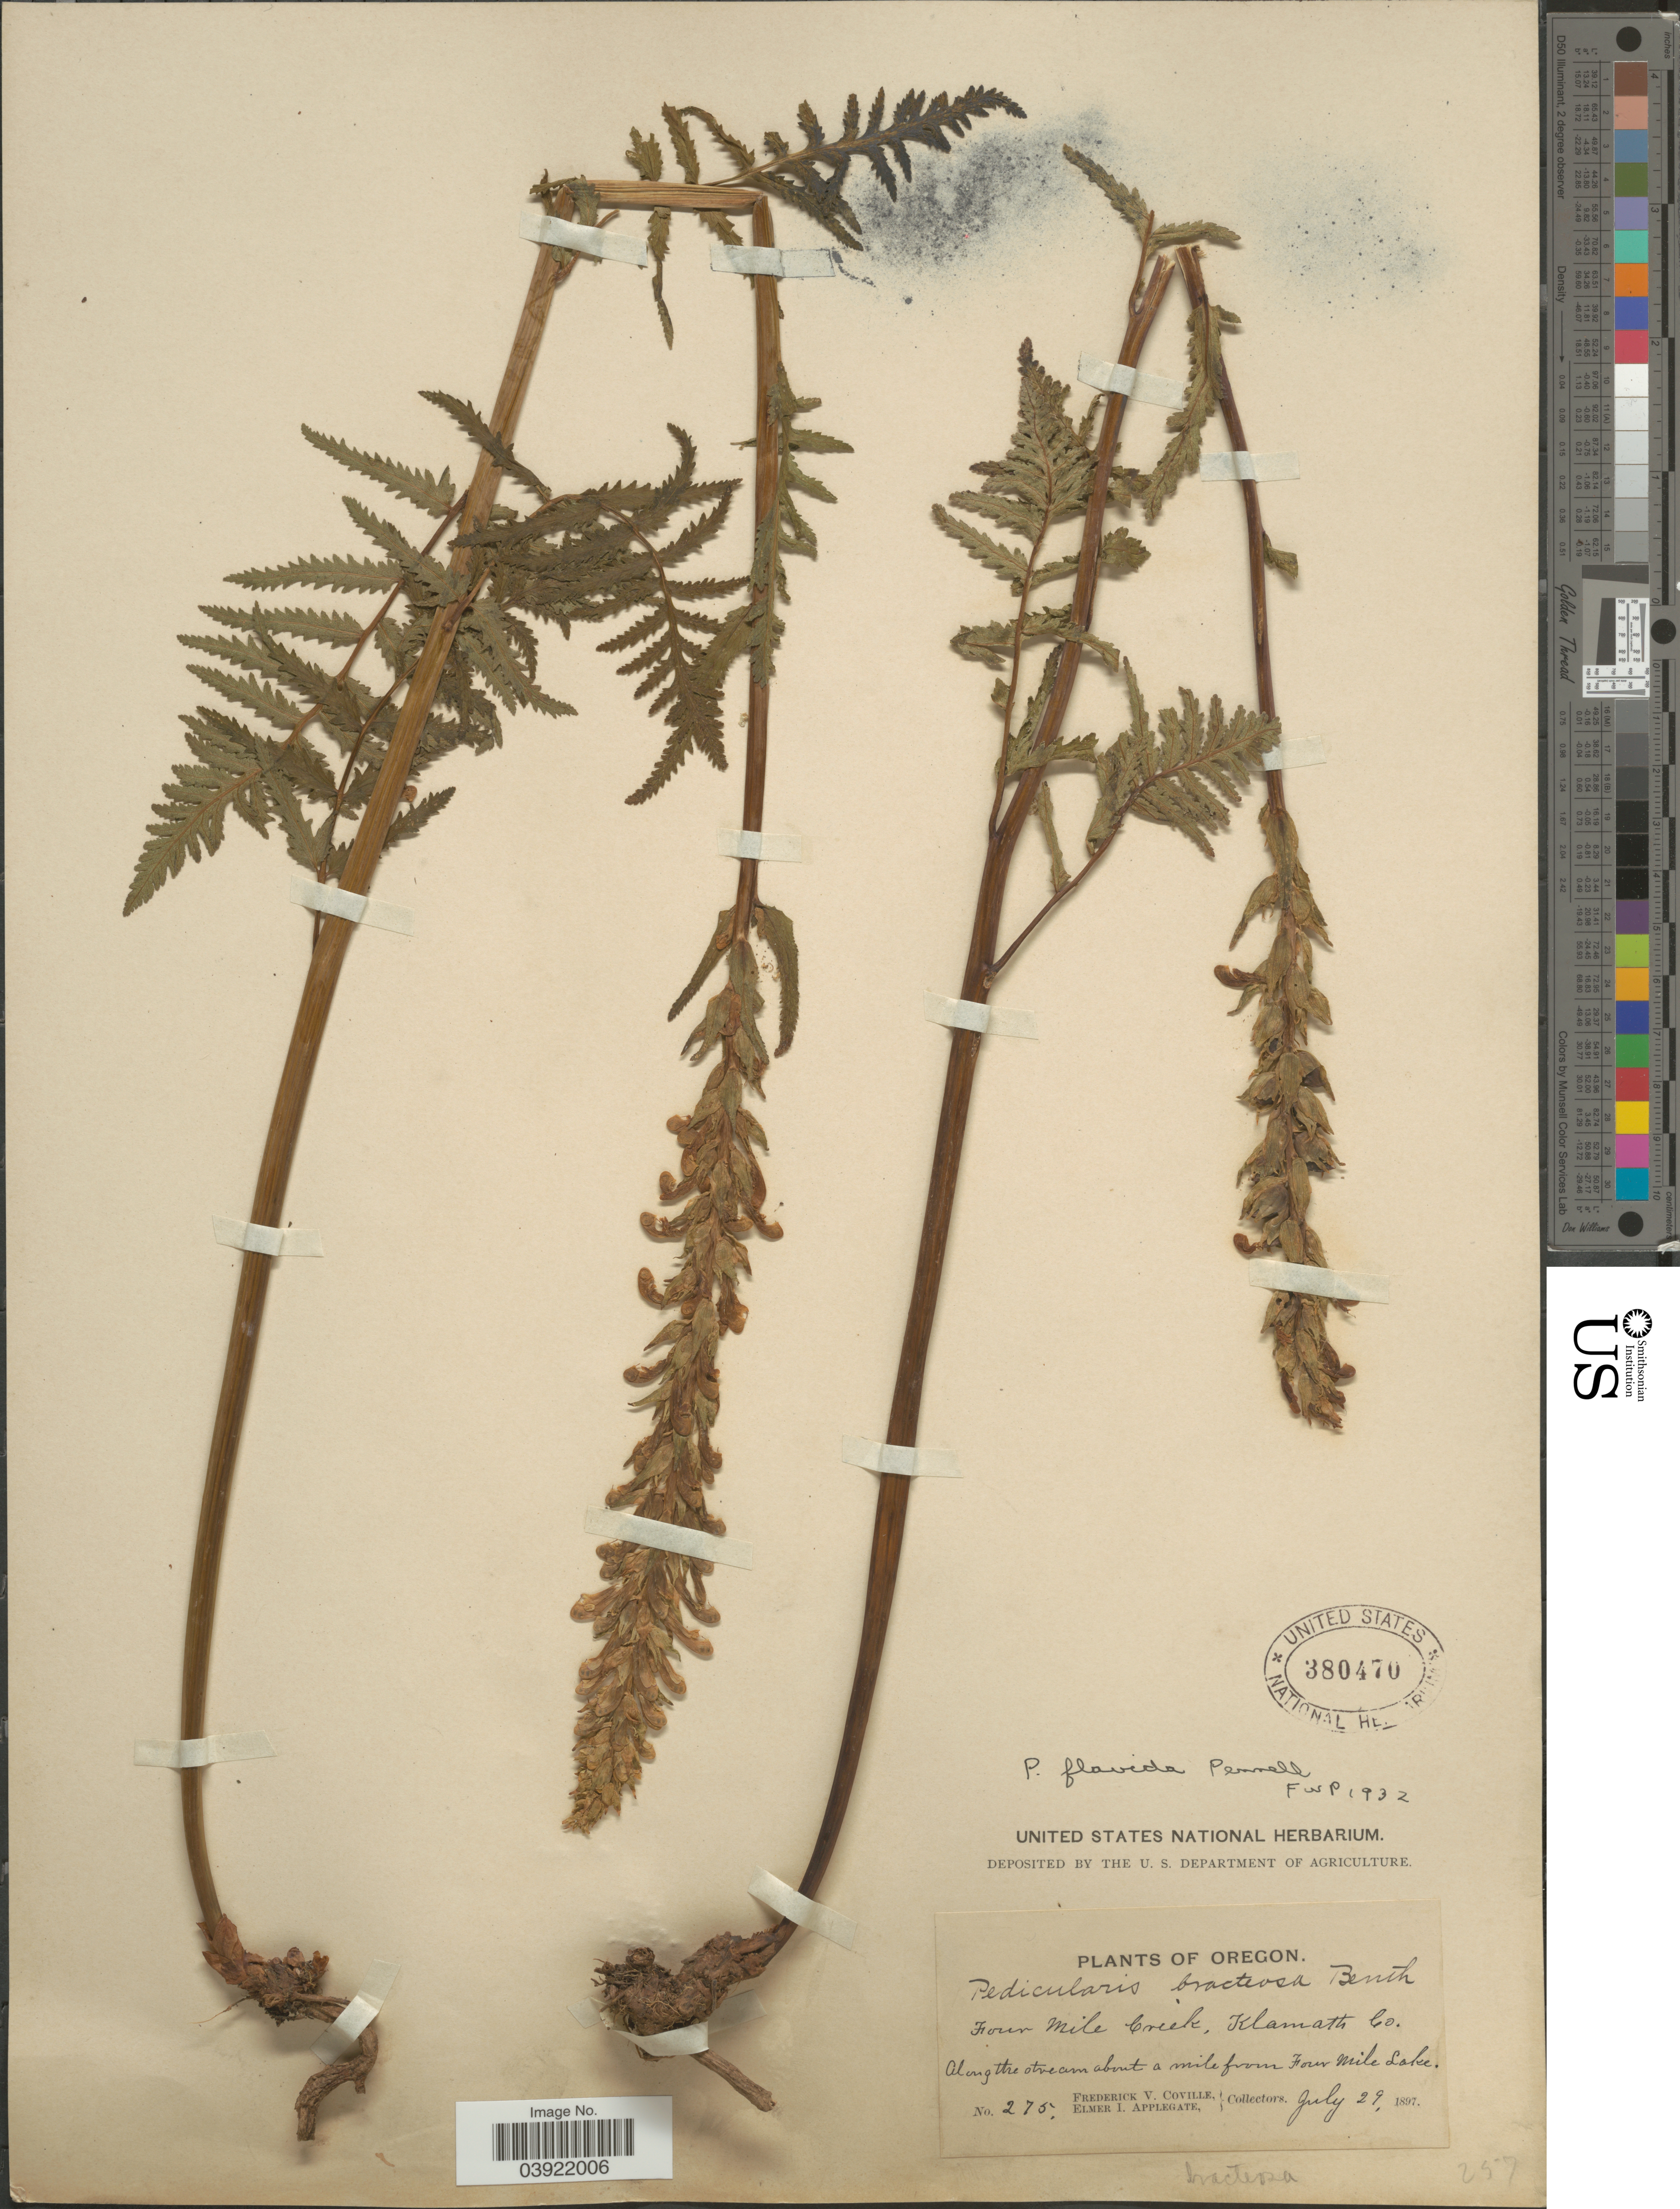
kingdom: Plantae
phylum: Tracheophyta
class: Magnoliopsida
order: Lamiales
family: Orobanchaceae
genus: Pedicularis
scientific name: Pedicularis flavida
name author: Pennell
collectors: F. V. Coville & E. I. Applegate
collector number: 275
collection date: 1897-07-29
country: United States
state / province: Oregon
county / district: Klamath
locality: Four Mile Creek, Klamath Co. Along the stream about a mile from Four Mile Lake.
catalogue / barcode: US 380470